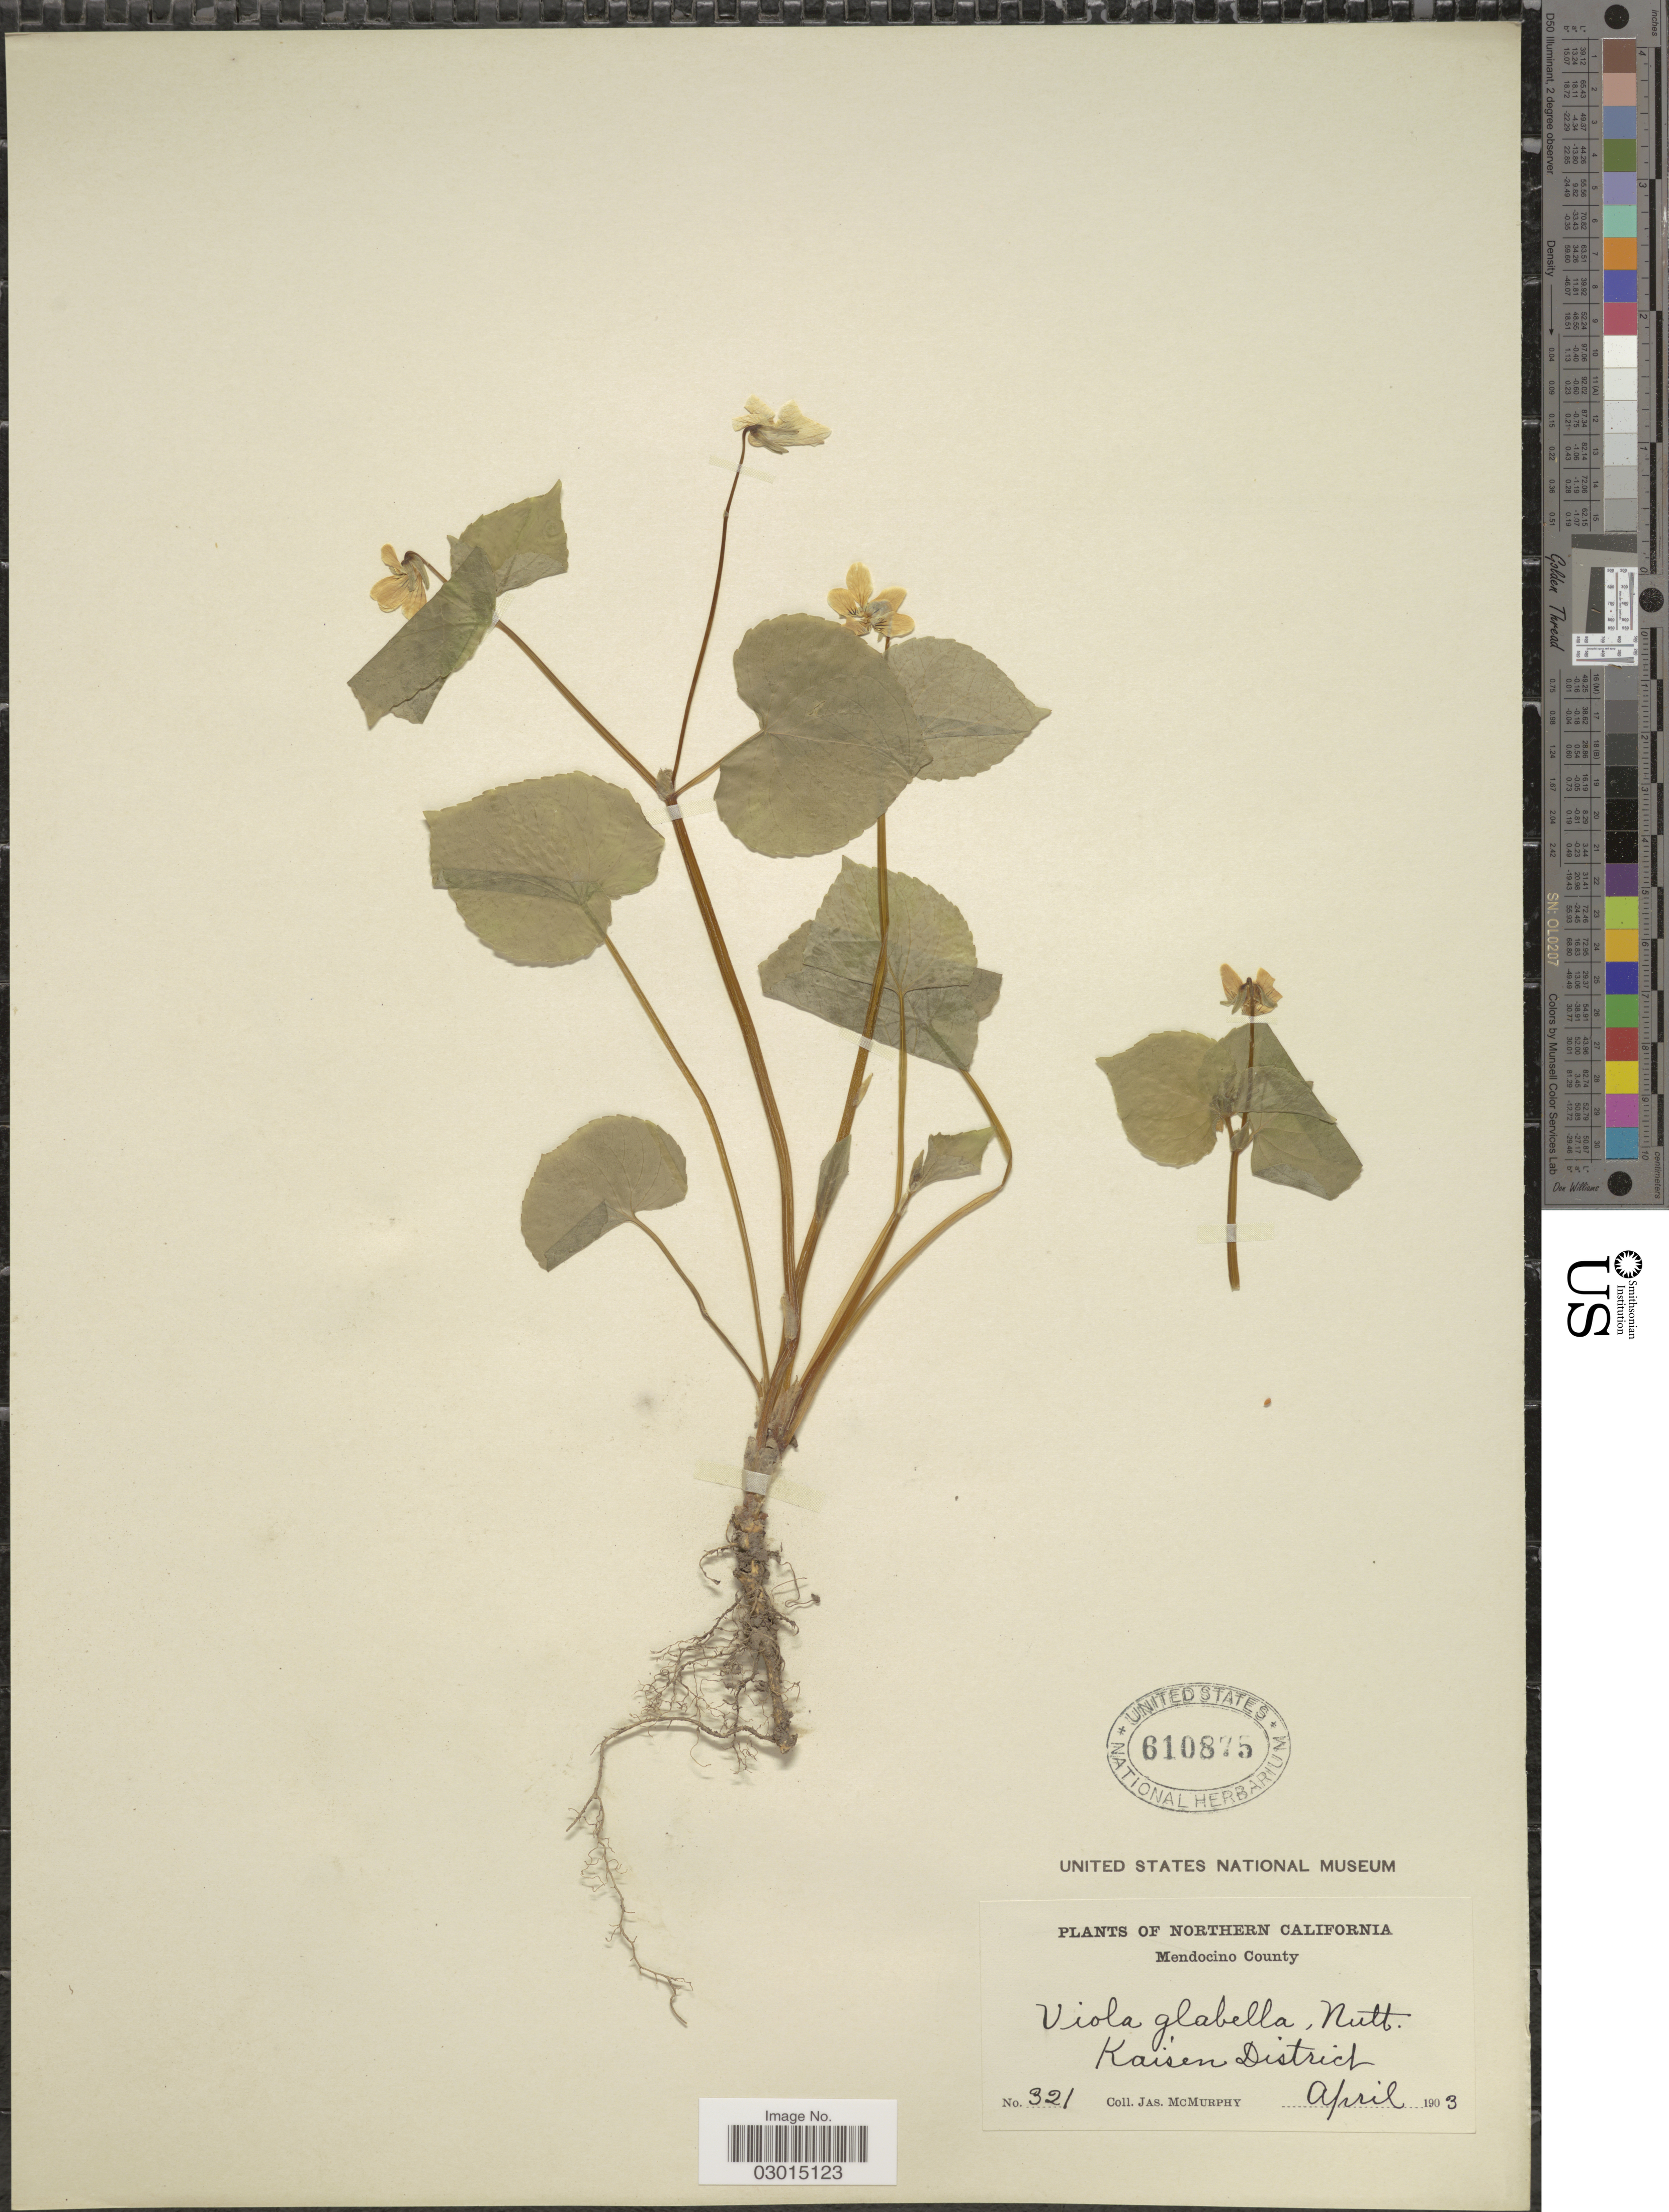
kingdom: Plantae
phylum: Tracheophyta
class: Magnoliopsida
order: Malpighiales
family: Violaceae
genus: Viola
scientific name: Viola glabella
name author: Nutt.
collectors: J. McMurphy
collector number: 321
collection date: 1903-04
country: United States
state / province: California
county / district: Mendocino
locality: Northern California. Mendocino County. Kaisen District.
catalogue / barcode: US 610875